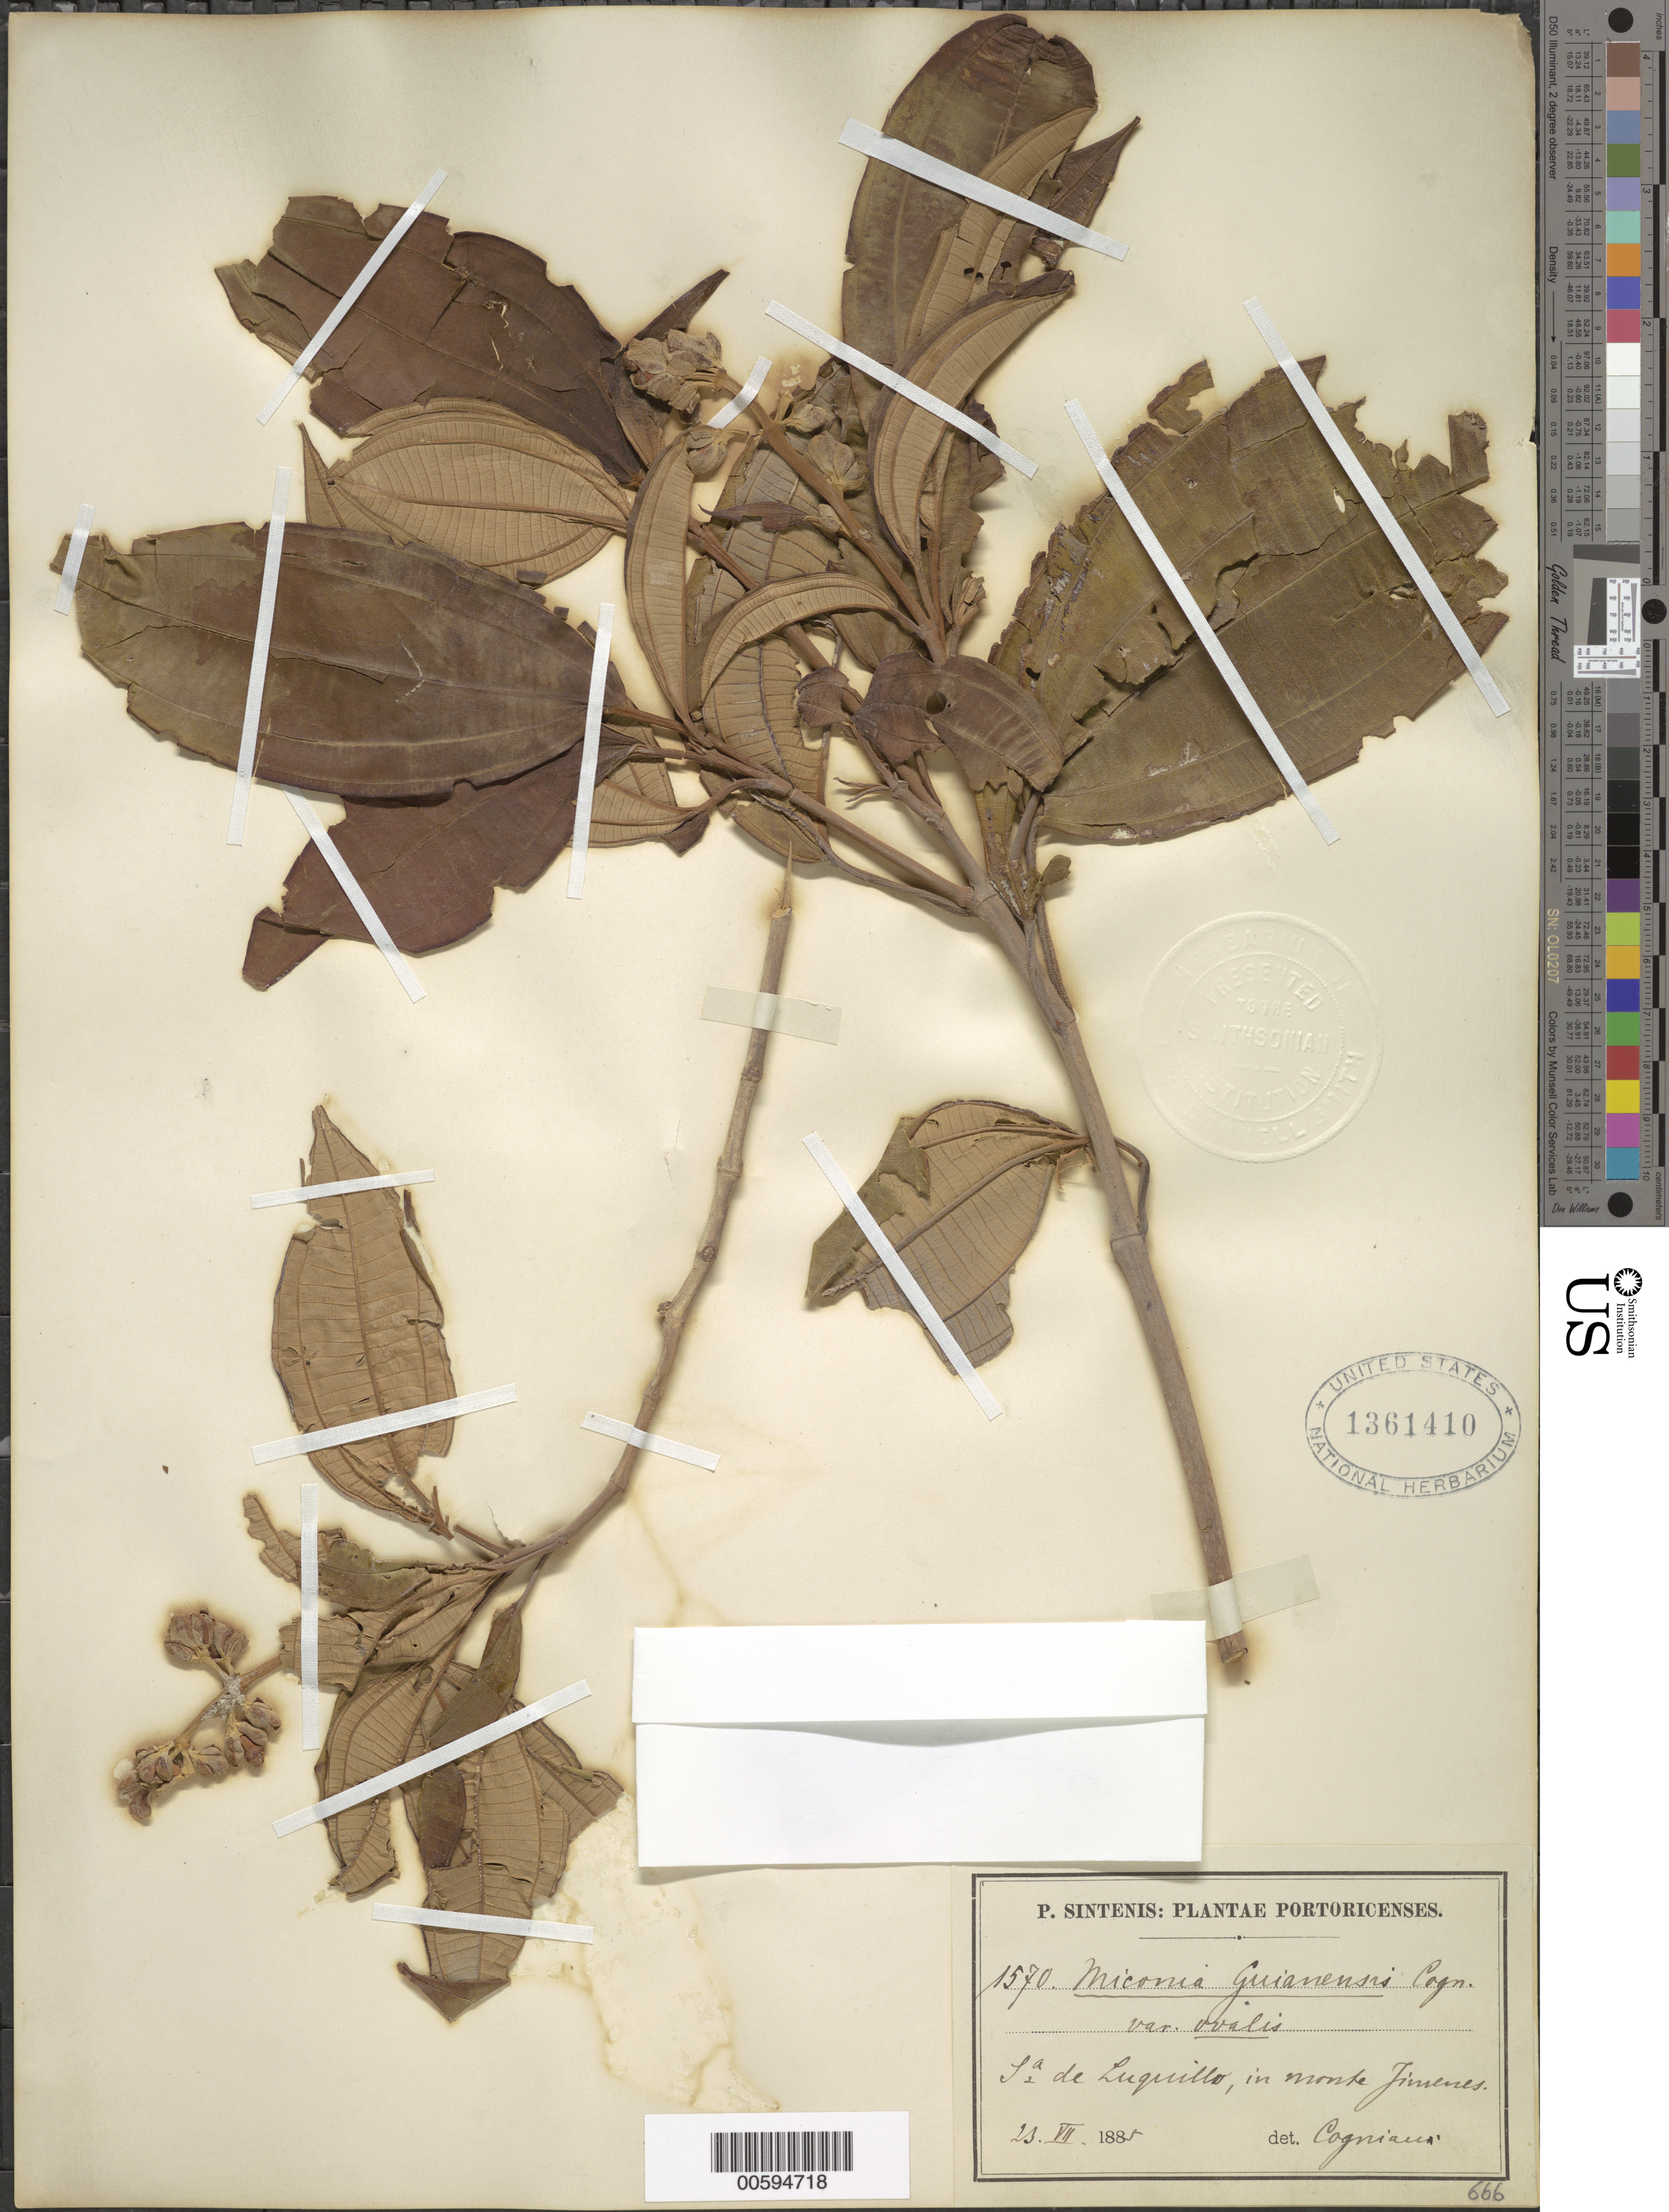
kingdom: Plantae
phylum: Tracheophyta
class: Magnoliopsida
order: Myrtales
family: Melastomataceae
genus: Miconia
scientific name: Miconia guianensis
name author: (Aubl.) Cogn.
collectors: P. Sintenis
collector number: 1570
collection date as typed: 23 Jul 1885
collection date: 1885-07-23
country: Puerto Rico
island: Greater Antilles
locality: Sierra de Luquillo, in monte Jimenes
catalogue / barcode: US 1361410